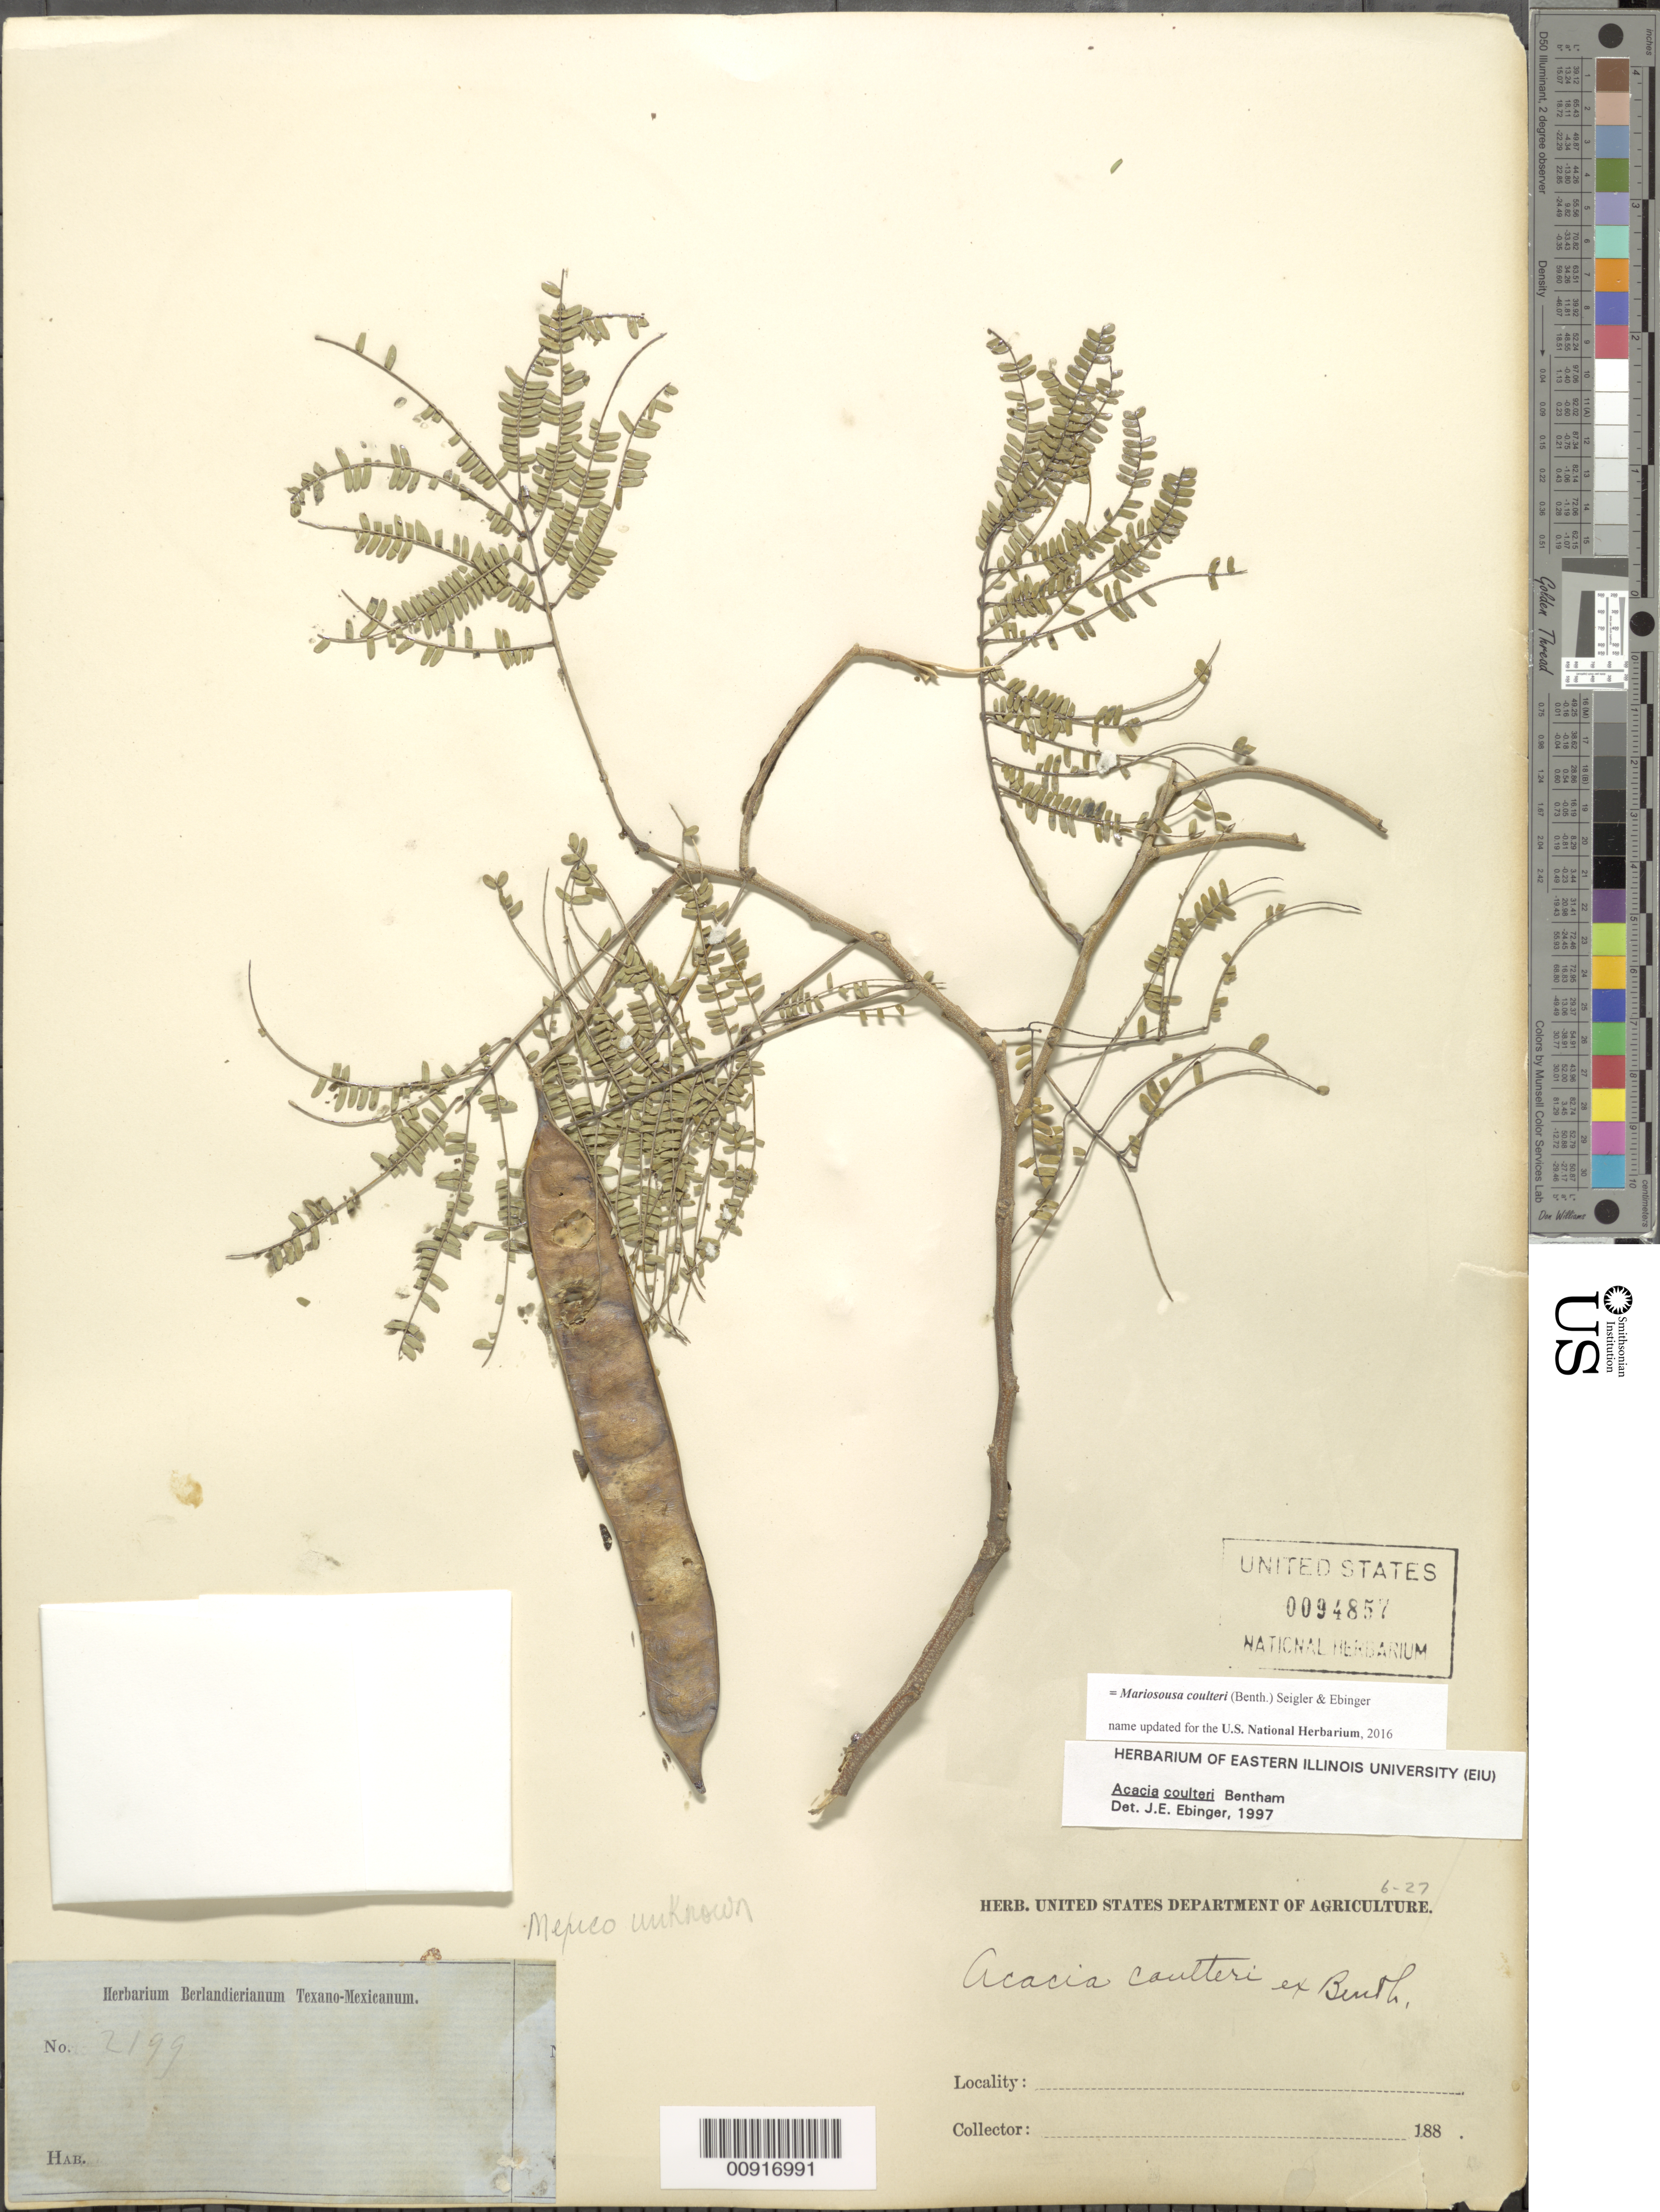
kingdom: Plantae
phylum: Tracheophyta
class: Magnoliopsida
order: Fabales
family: Fabaceae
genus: Mariosousa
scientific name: Mariosousa coulteri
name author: (Benth.) Seigler & Ebinger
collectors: ex Herb. Berlandierianum Texano-Mexicanum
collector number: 2199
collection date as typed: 188-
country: Mexico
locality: Mexico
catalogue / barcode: US 94857